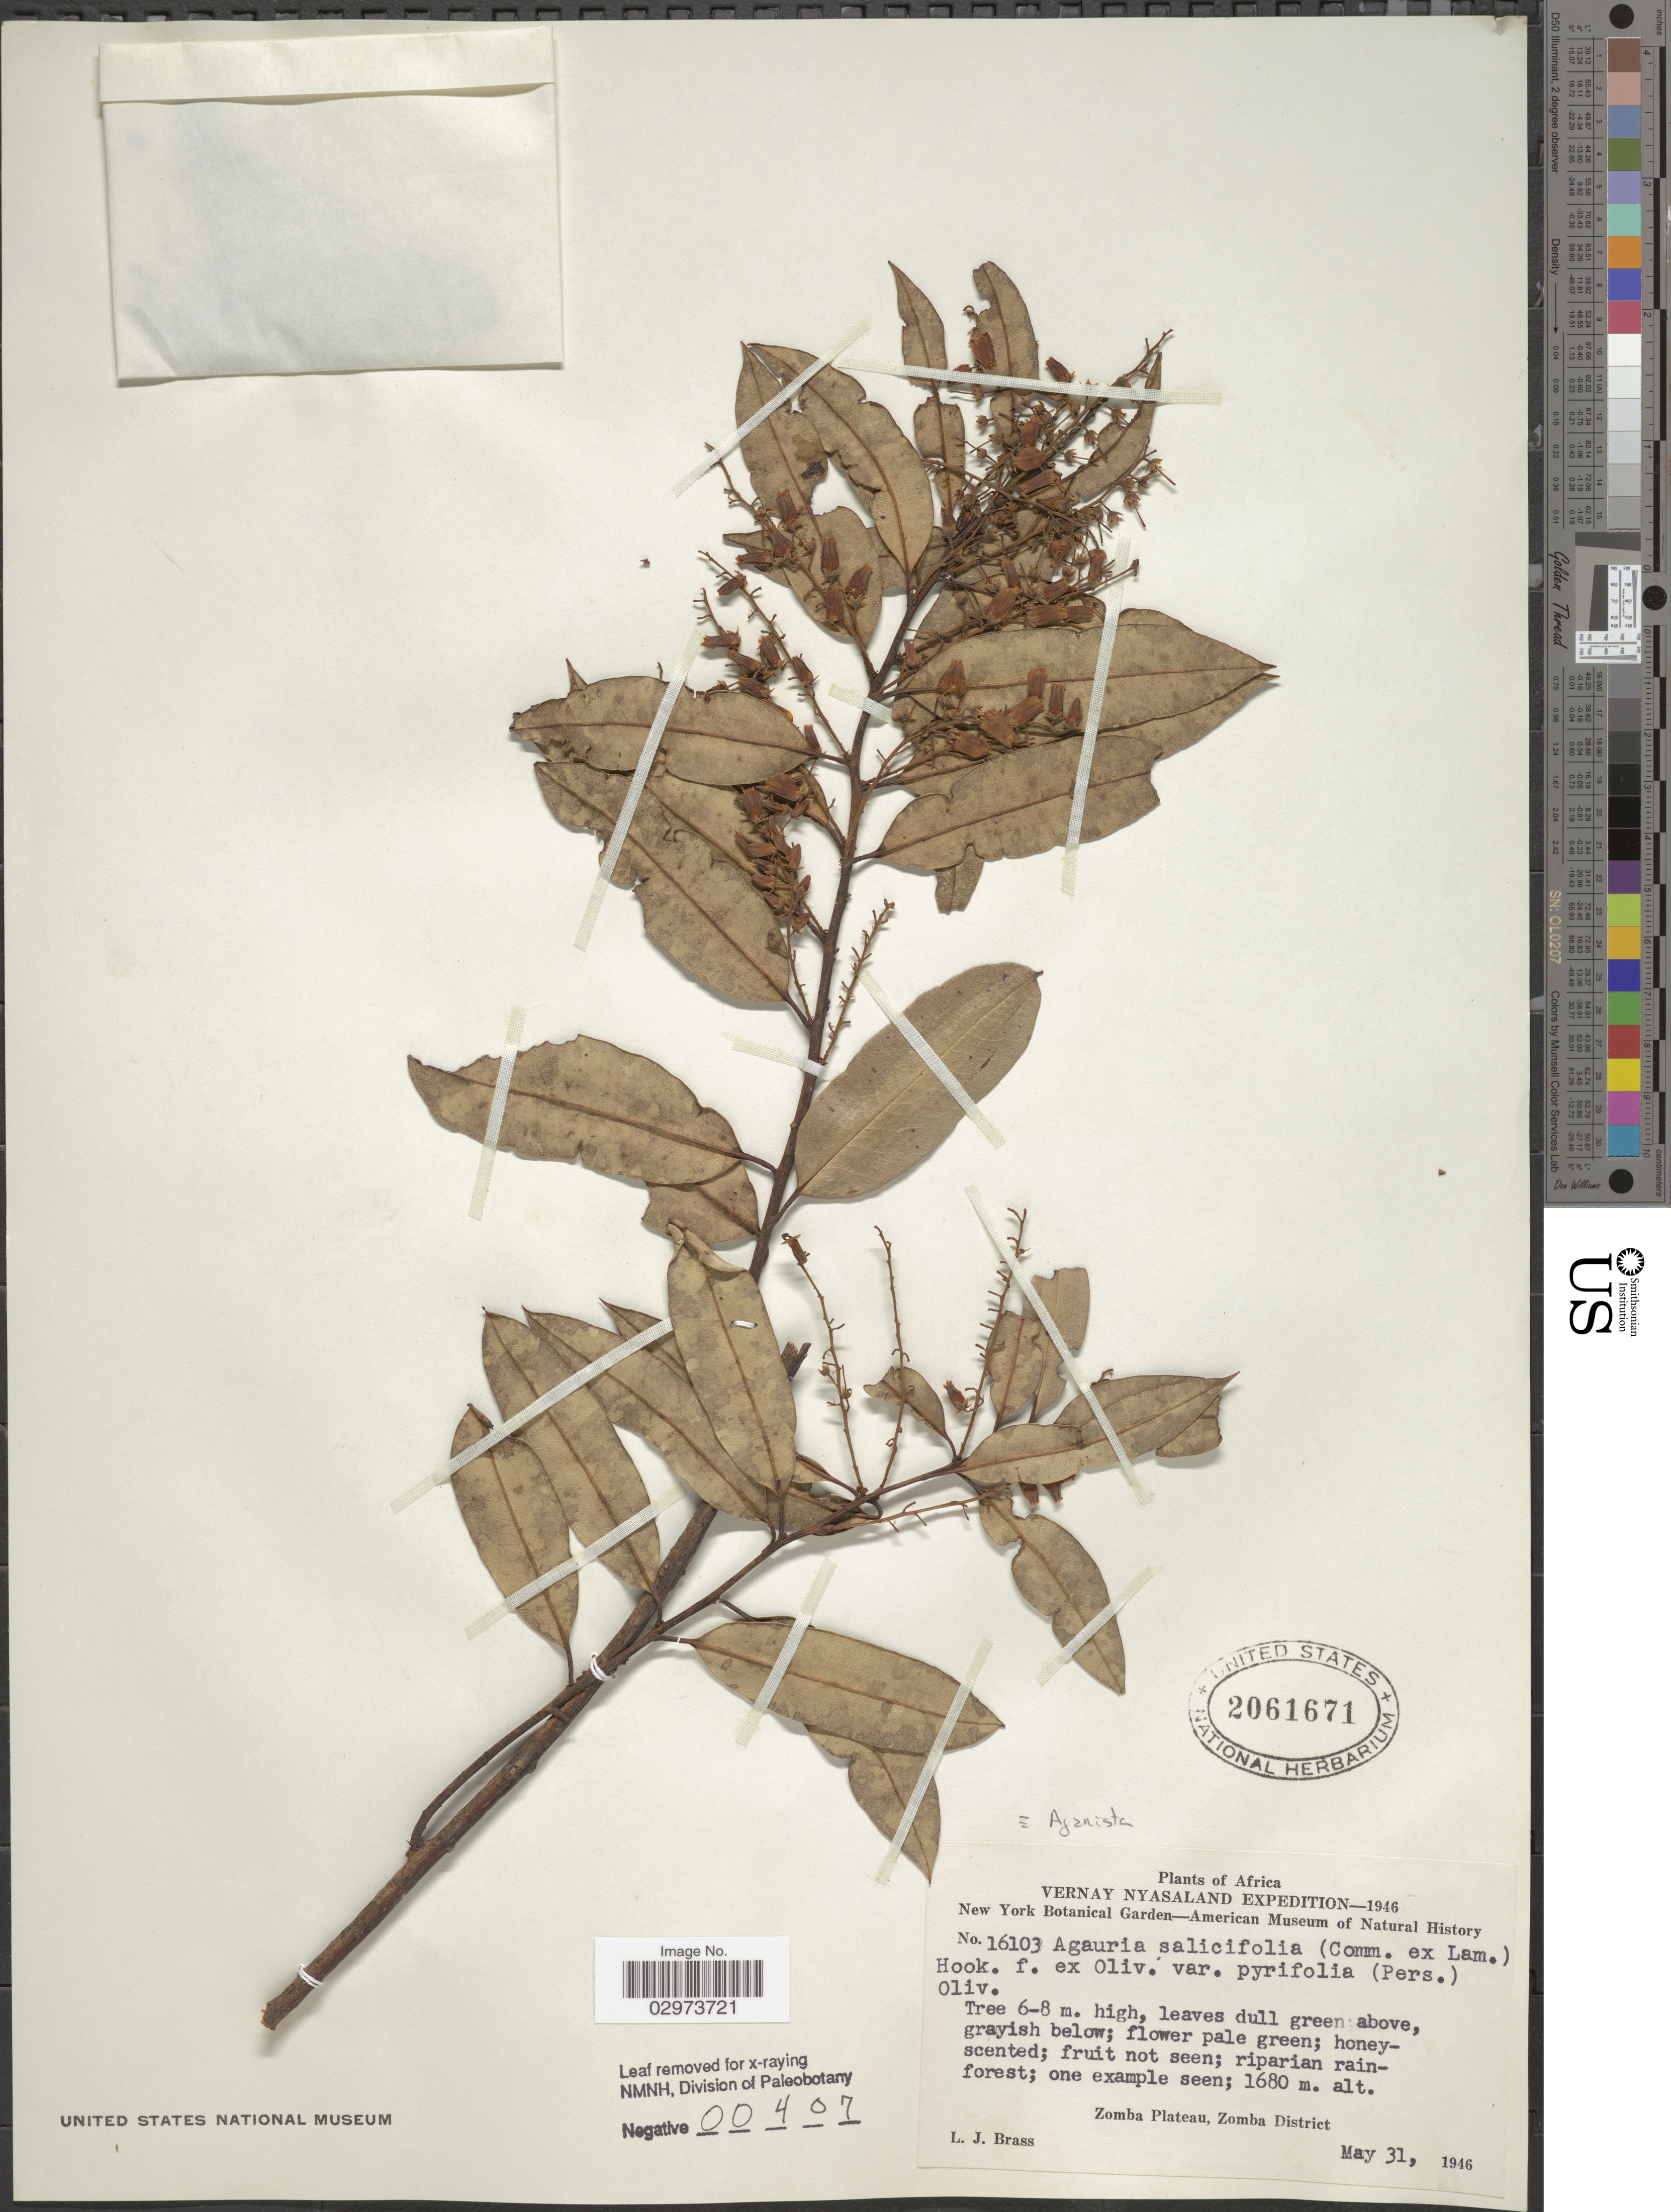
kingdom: Plantae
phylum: Tracheophyta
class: Magnoliopsida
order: Ericales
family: Ericaceae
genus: Agarista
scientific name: Agarista salicifolia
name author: (Lam.) G. Don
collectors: L. J. Brass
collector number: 16103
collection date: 1946-05-31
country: Malawi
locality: Vernay Nyasaland. Zomba Plateau, Zomba District.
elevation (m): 1680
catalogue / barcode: US 2061671